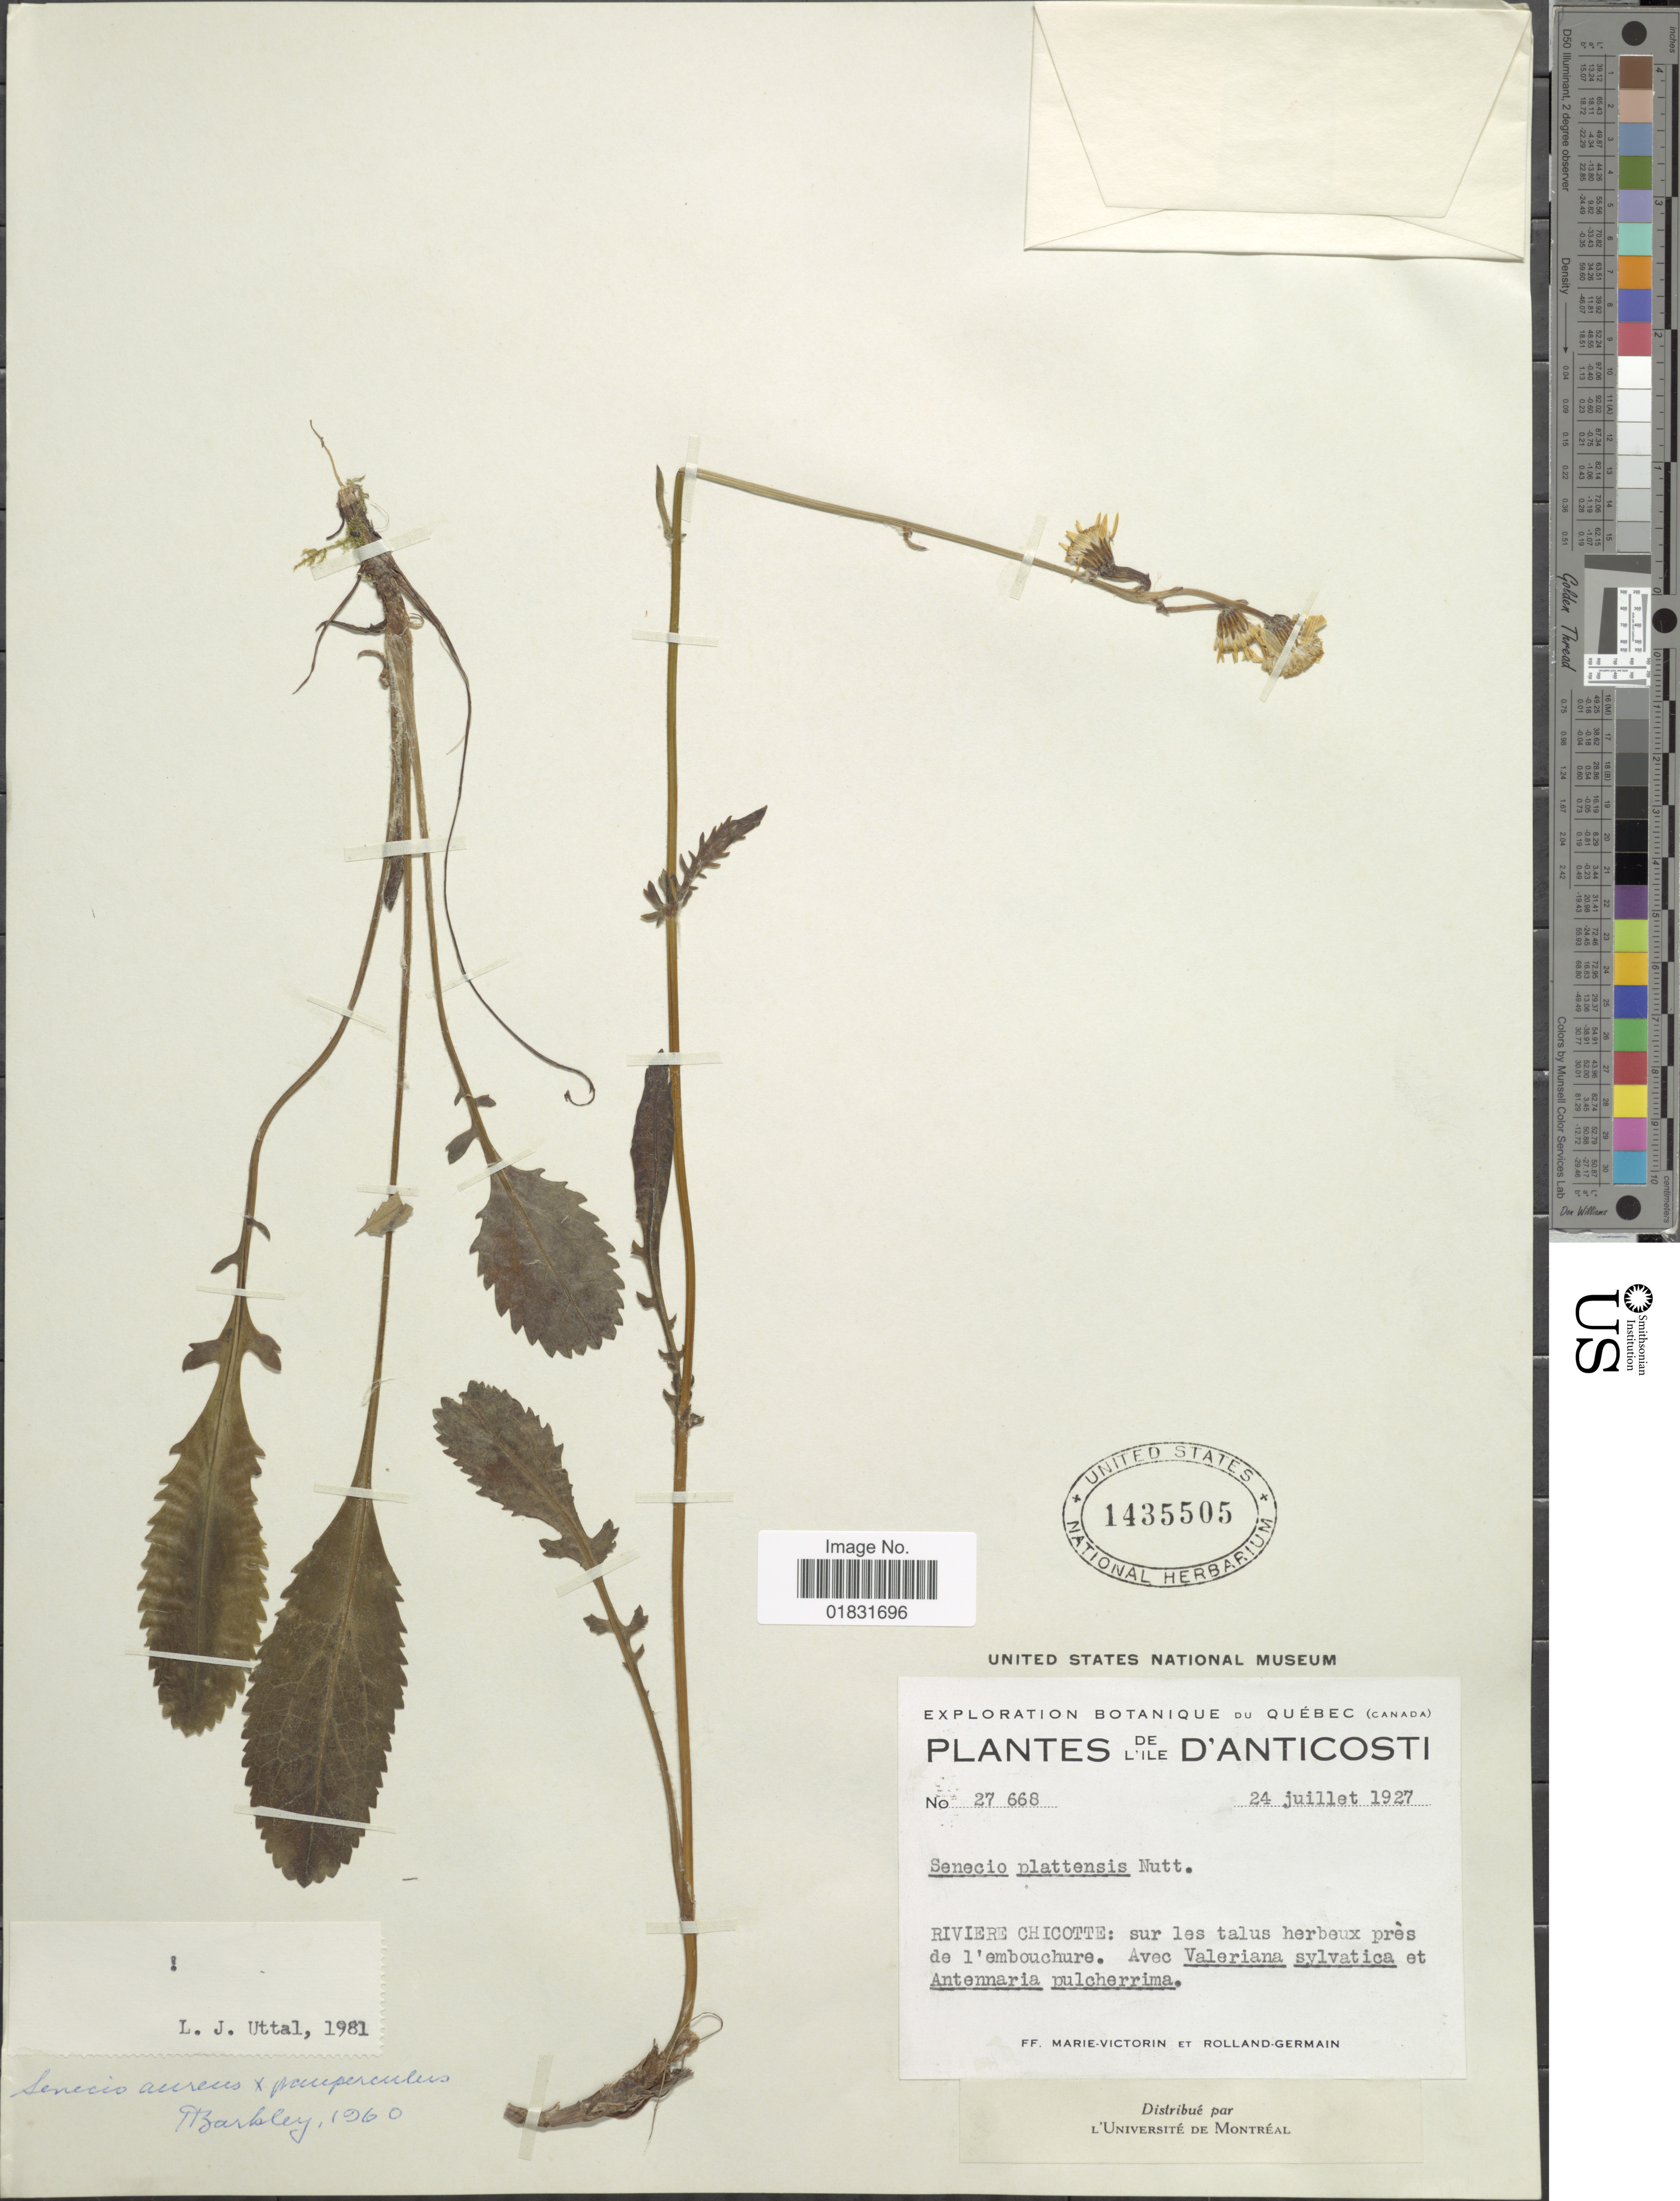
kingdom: Plantae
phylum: Tracheophyta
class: Magnoliopsida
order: Asterales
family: Asteraceae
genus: Packera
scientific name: Packera paupercula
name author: (Michx.) Á. Löve & D. Löve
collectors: F. Marie-Victorin & Rolland-Germain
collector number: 27668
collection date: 1927-07-24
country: Canada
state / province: Quebec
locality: De L'Ile D'Anticosti, Riviere Chicotte: sur les talus herbeux près de l'embouchure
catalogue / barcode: US 1435505